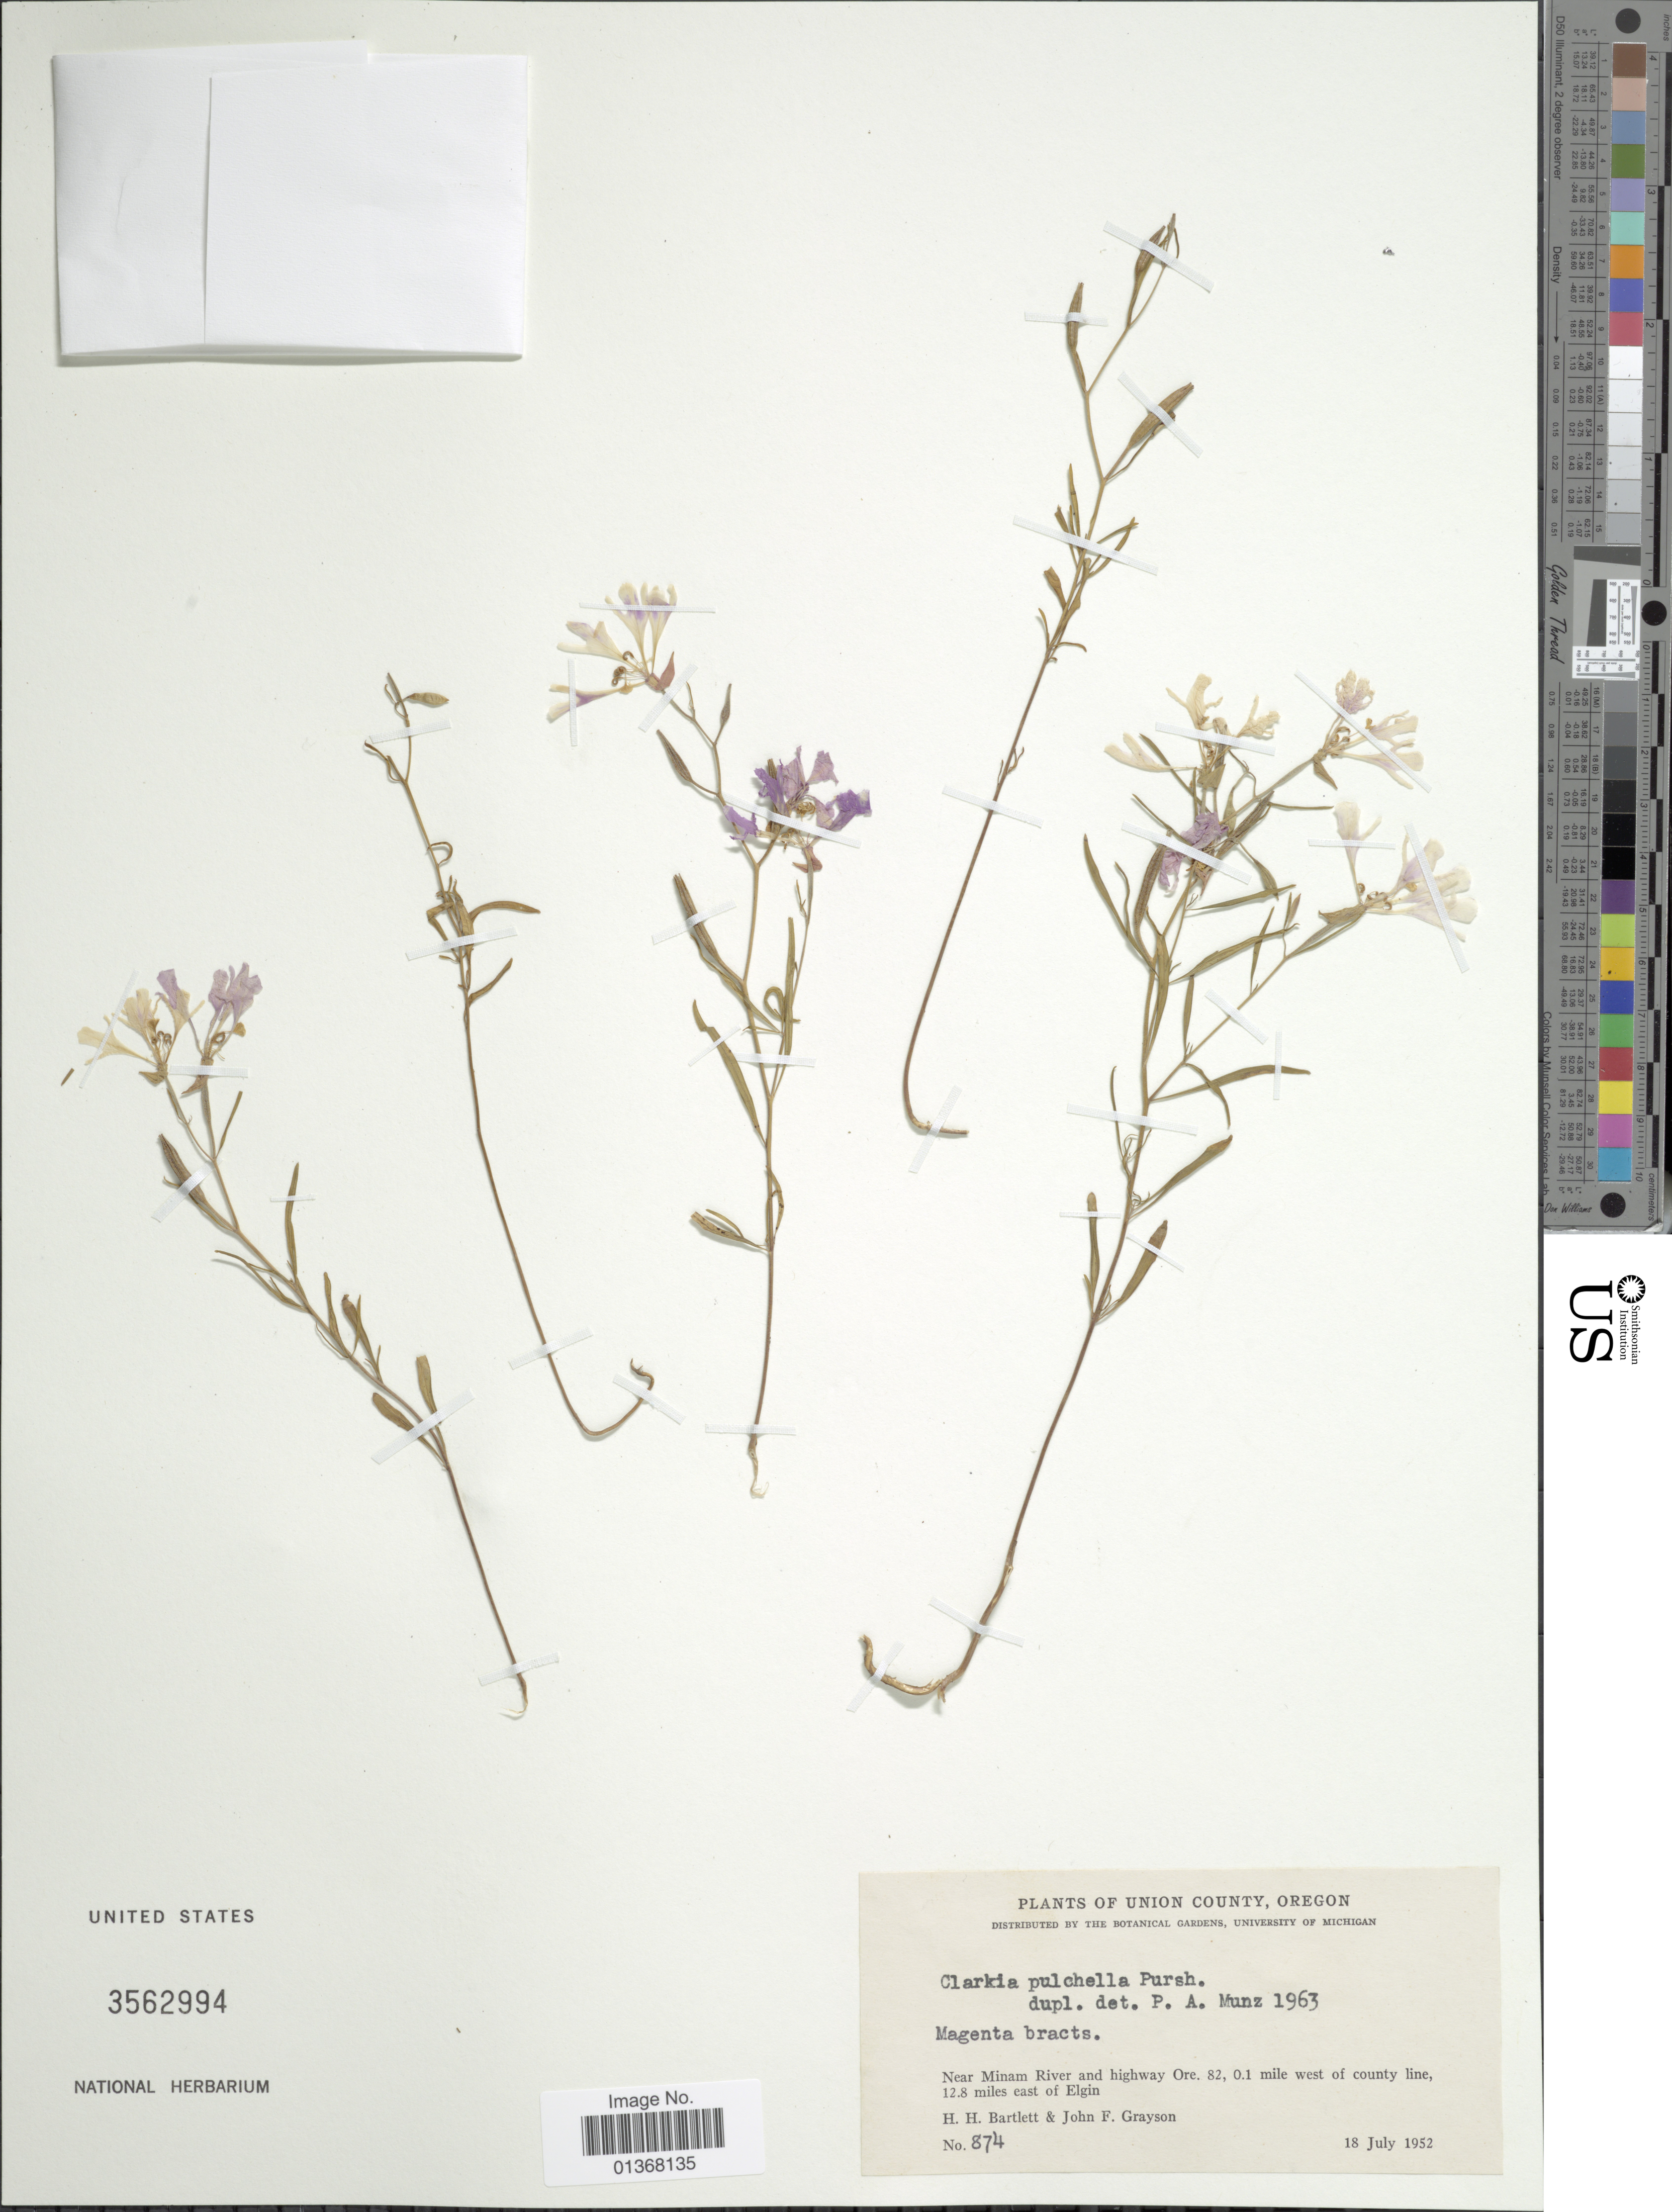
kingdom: Plantae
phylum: Tracheophyta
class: Magnoliopsida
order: Myrtales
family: Onagraceae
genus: Clarkia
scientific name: Clarkia pulchella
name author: Pursh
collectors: H. H. Bartlett & J. Grayson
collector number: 874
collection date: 1952-07-18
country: United States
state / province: Oregon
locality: Union County, Near Minam River and highway Ore, 82, 0.1 mile west of county line, 12.8 miles east of Elgin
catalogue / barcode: US 3562994